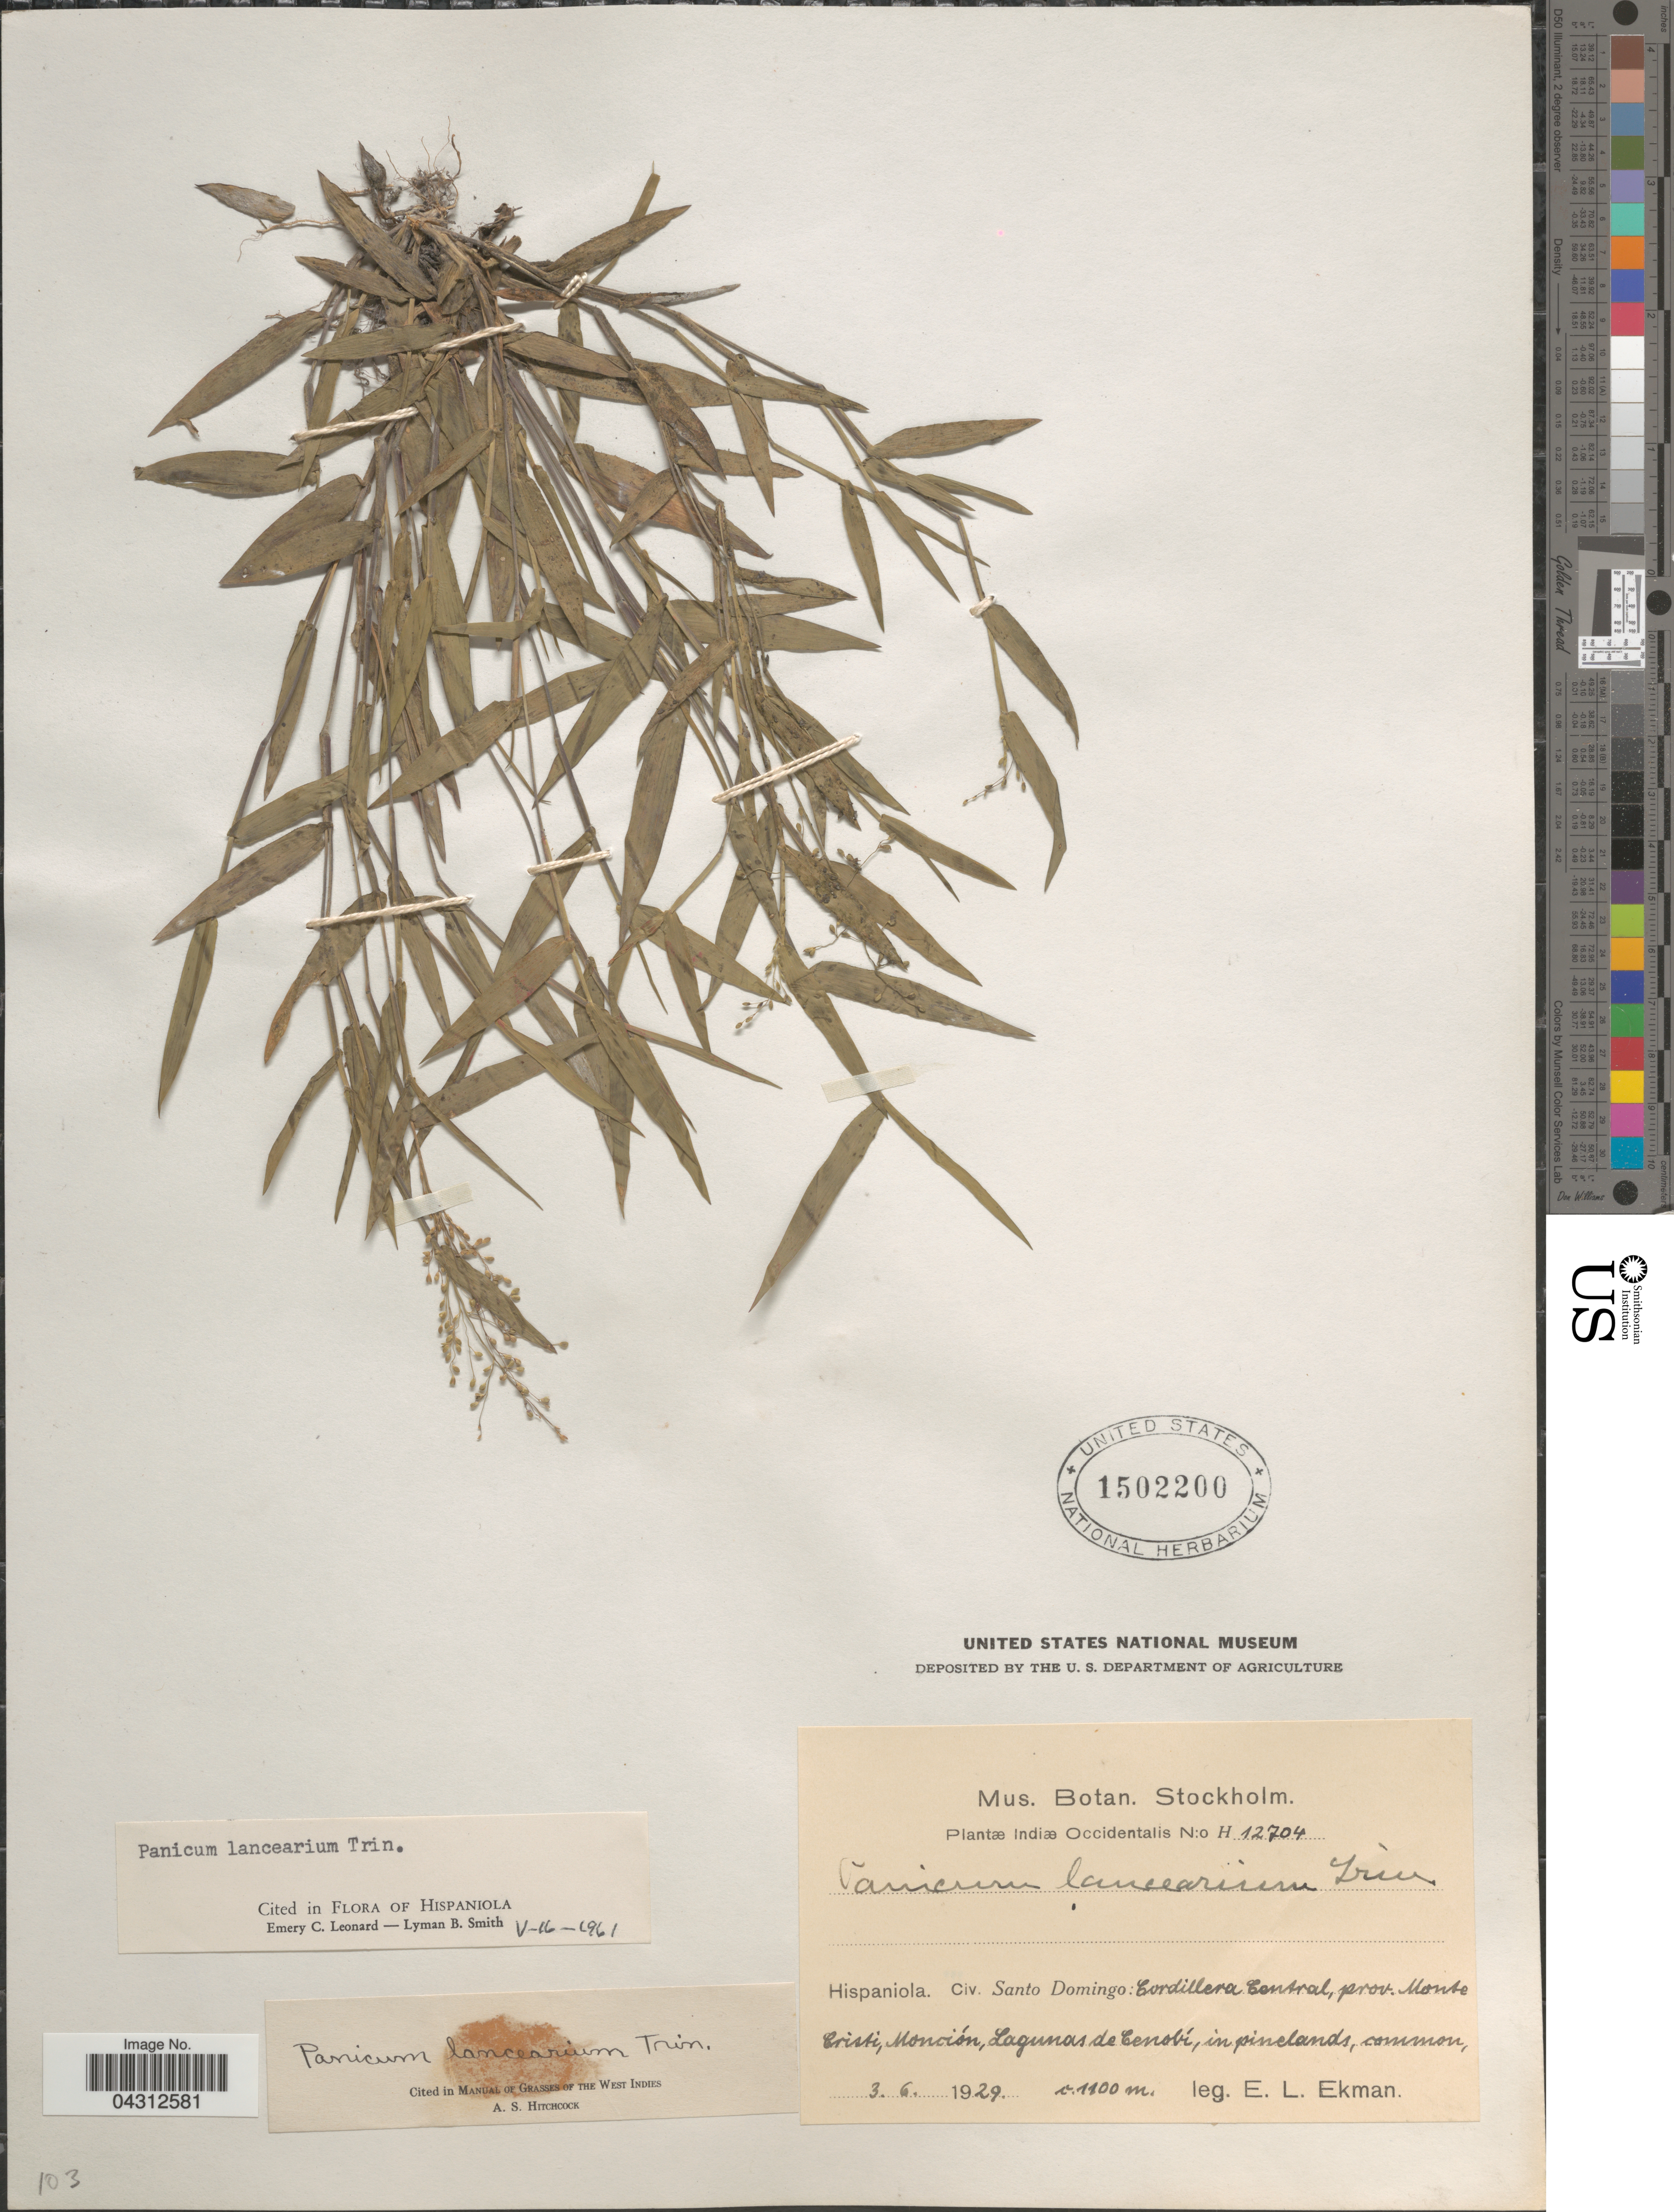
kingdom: Plantae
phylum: Tracheophyta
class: Liliopsida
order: Poales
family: Poaceae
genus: Dichanthelium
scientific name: Dichanthelium portoricense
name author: (Desv. ex Ham.) B.F. Hansen & Wunderlin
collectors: E. L. Ekman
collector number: H12704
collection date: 1929-06-03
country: Dominican Republic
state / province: Monte Cristi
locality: Indiæ Occidentalis. Hispaniola. Civ. Santo Domingo: Cordillera Central, Monción, Lagunas de Cenobí.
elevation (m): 1100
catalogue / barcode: US 1502200